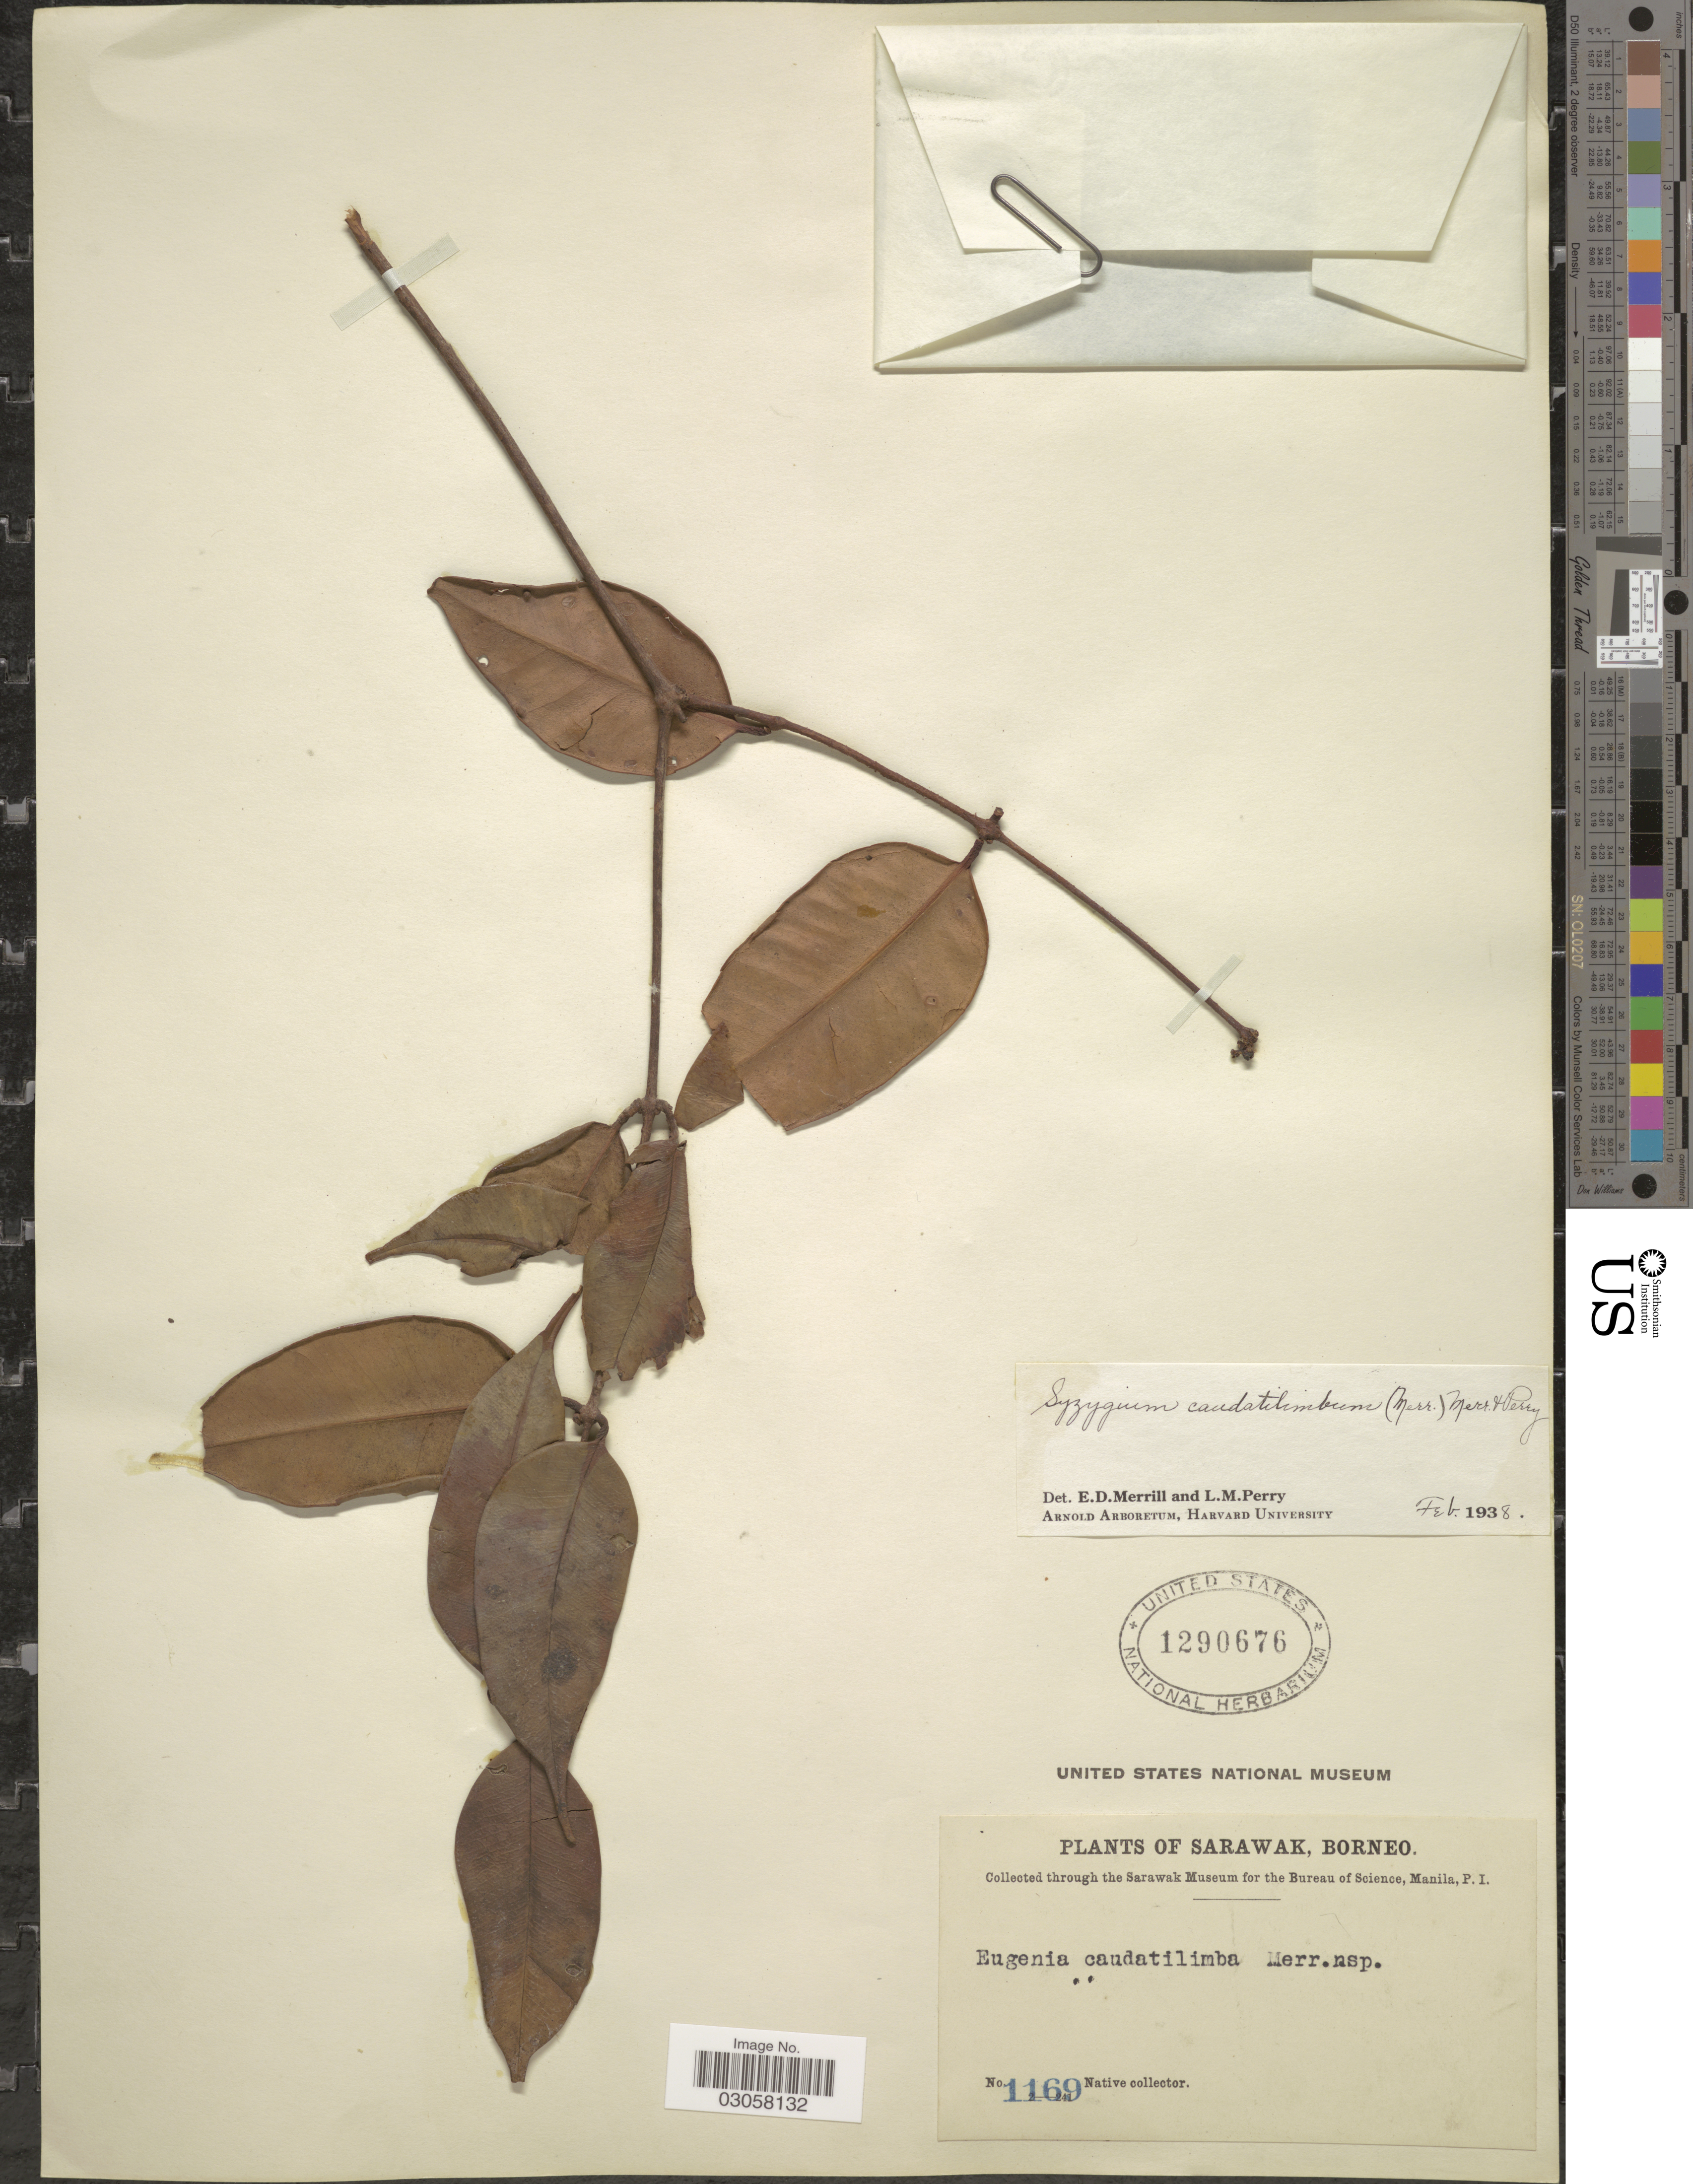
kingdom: Plantae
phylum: Tracheophyta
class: Magnoliopsida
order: Myrtales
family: Myrtaceae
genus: Syzygium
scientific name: Syzygium caudatilimbum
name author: (Merr.) Merr. & L.M. Perry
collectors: Native collector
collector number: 1169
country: Malaysia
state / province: Sarawak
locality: Borneo.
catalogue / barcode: US 1290676